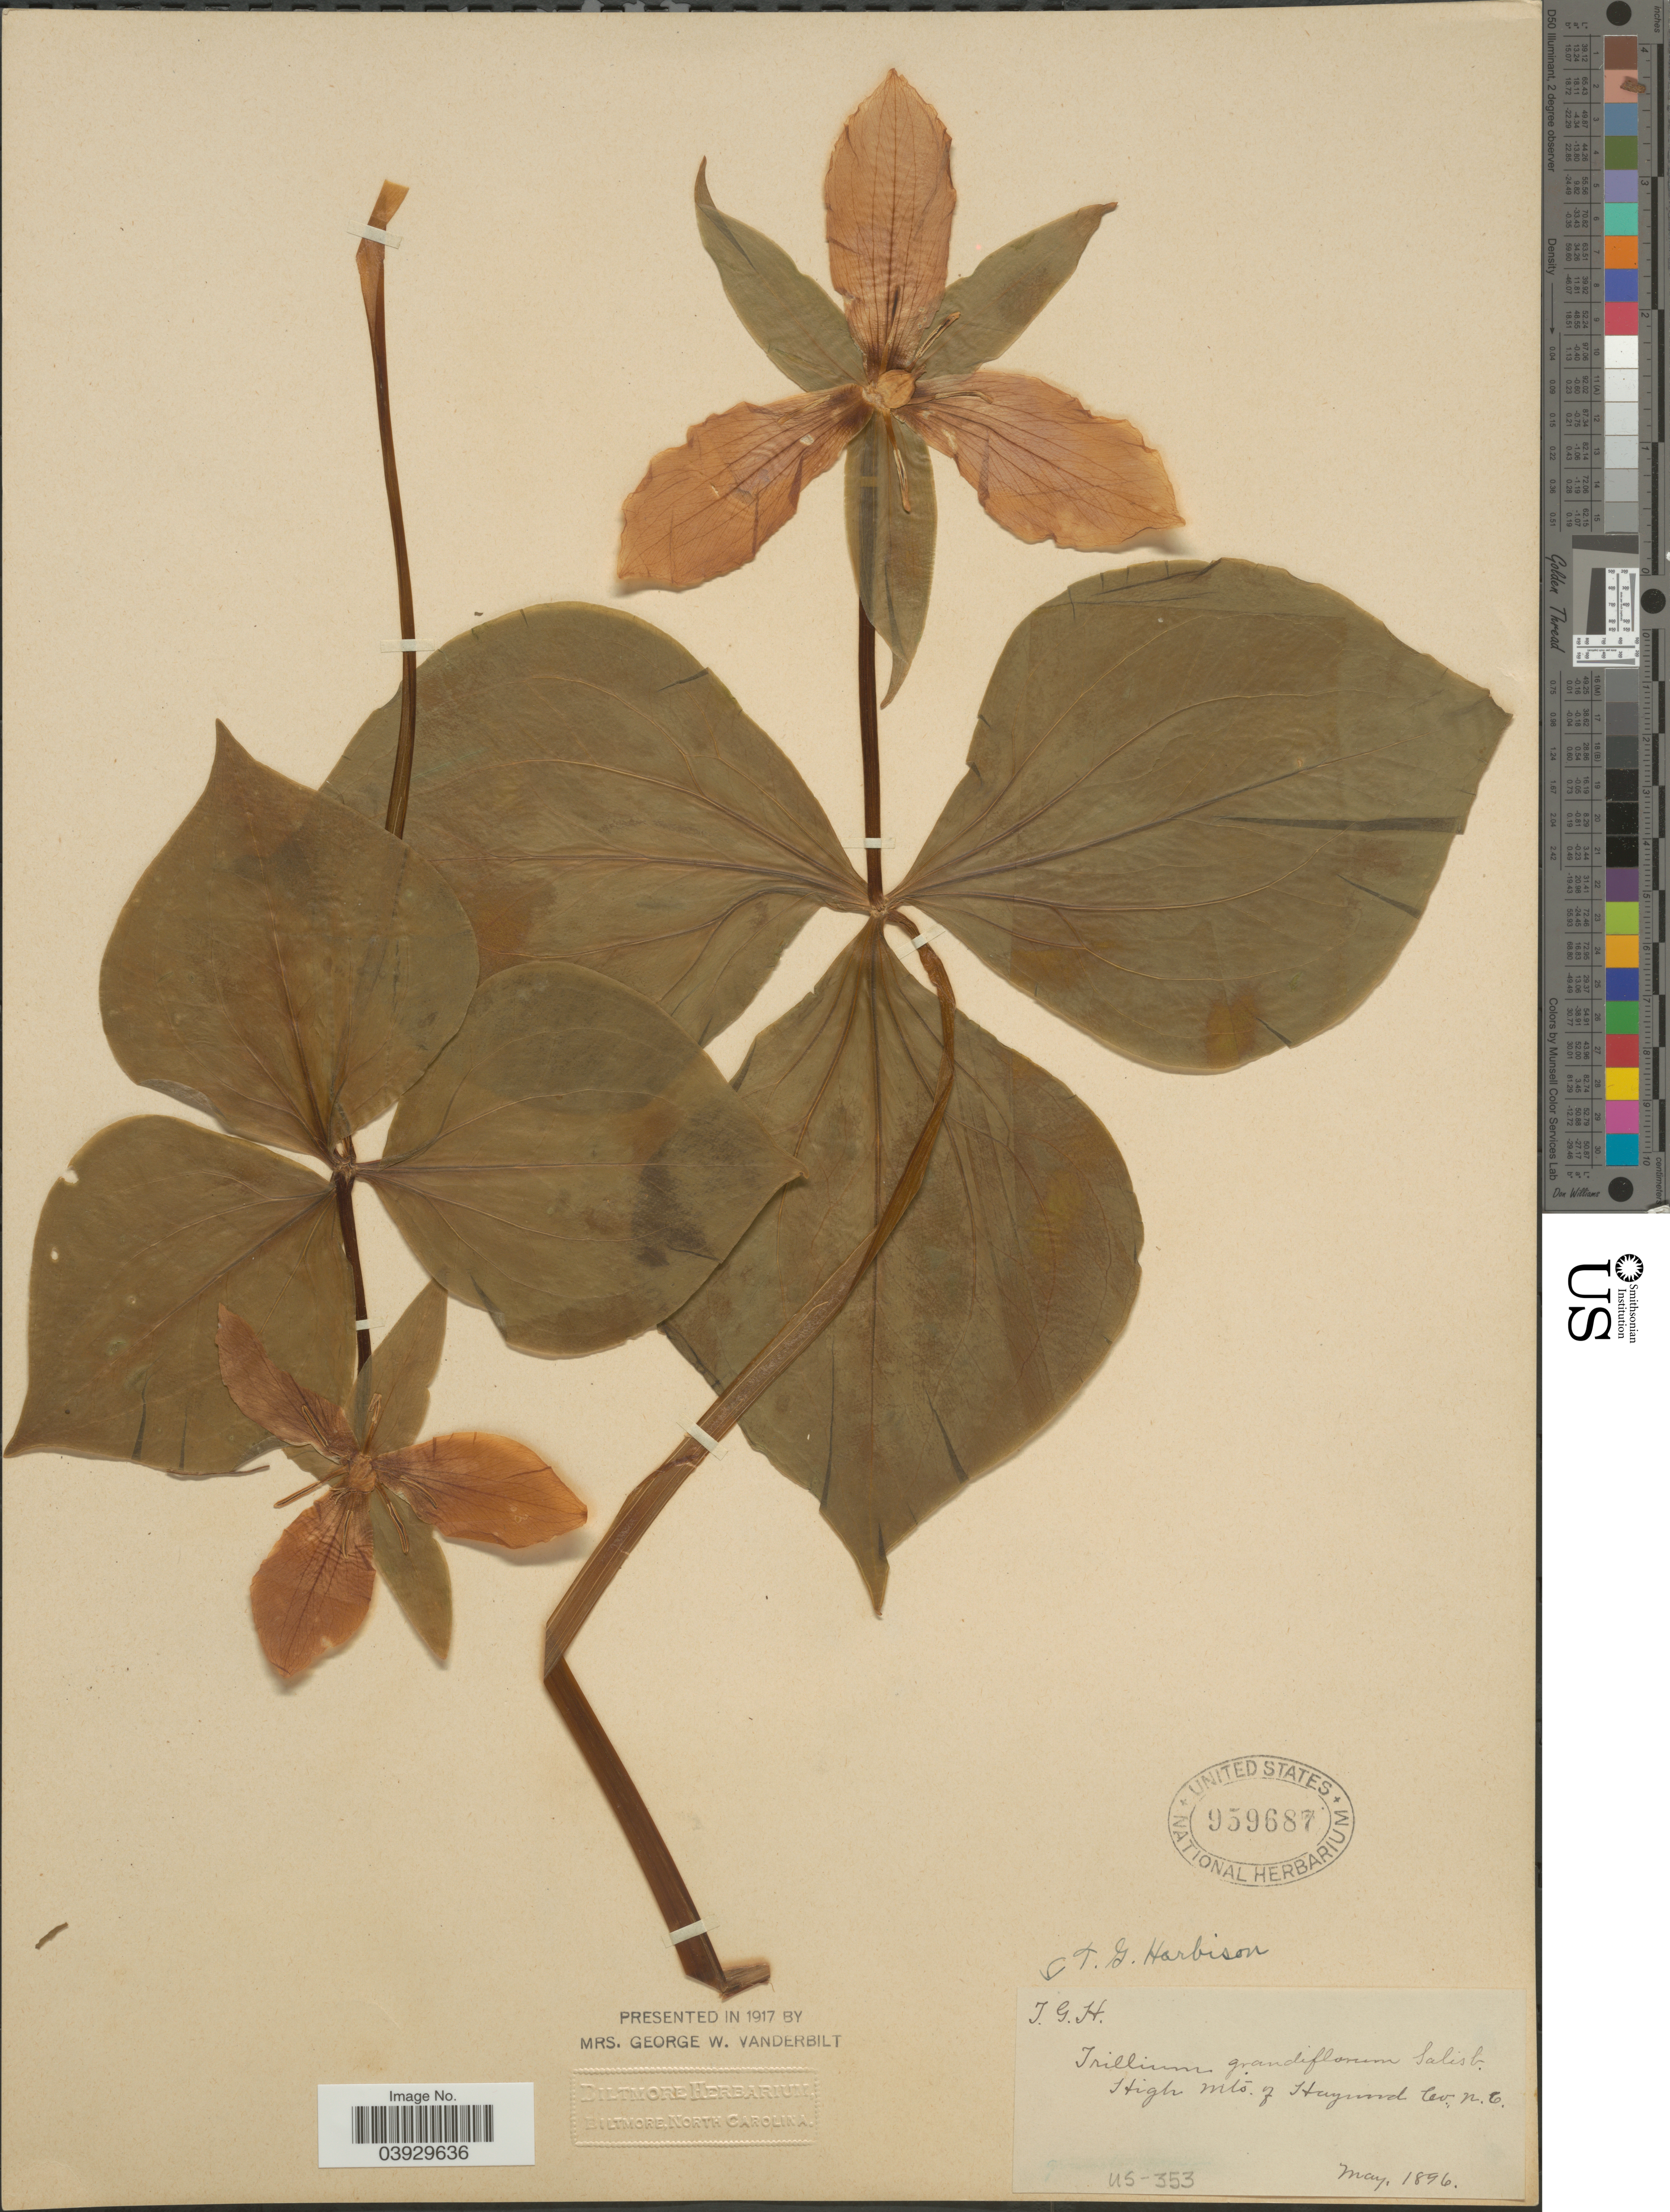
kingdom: Plantae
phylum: Tracheophyta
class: Liliopsida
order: Liliales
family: Melanthiaceae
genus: Trillium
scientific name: Trillium grandiflorum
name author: (Michx.) Salisb.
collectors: T. Harbison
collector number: US-353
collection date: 1896-05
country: United States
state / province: North Carolina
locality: High Mts. of Haywood Co.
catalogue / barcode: US 959687